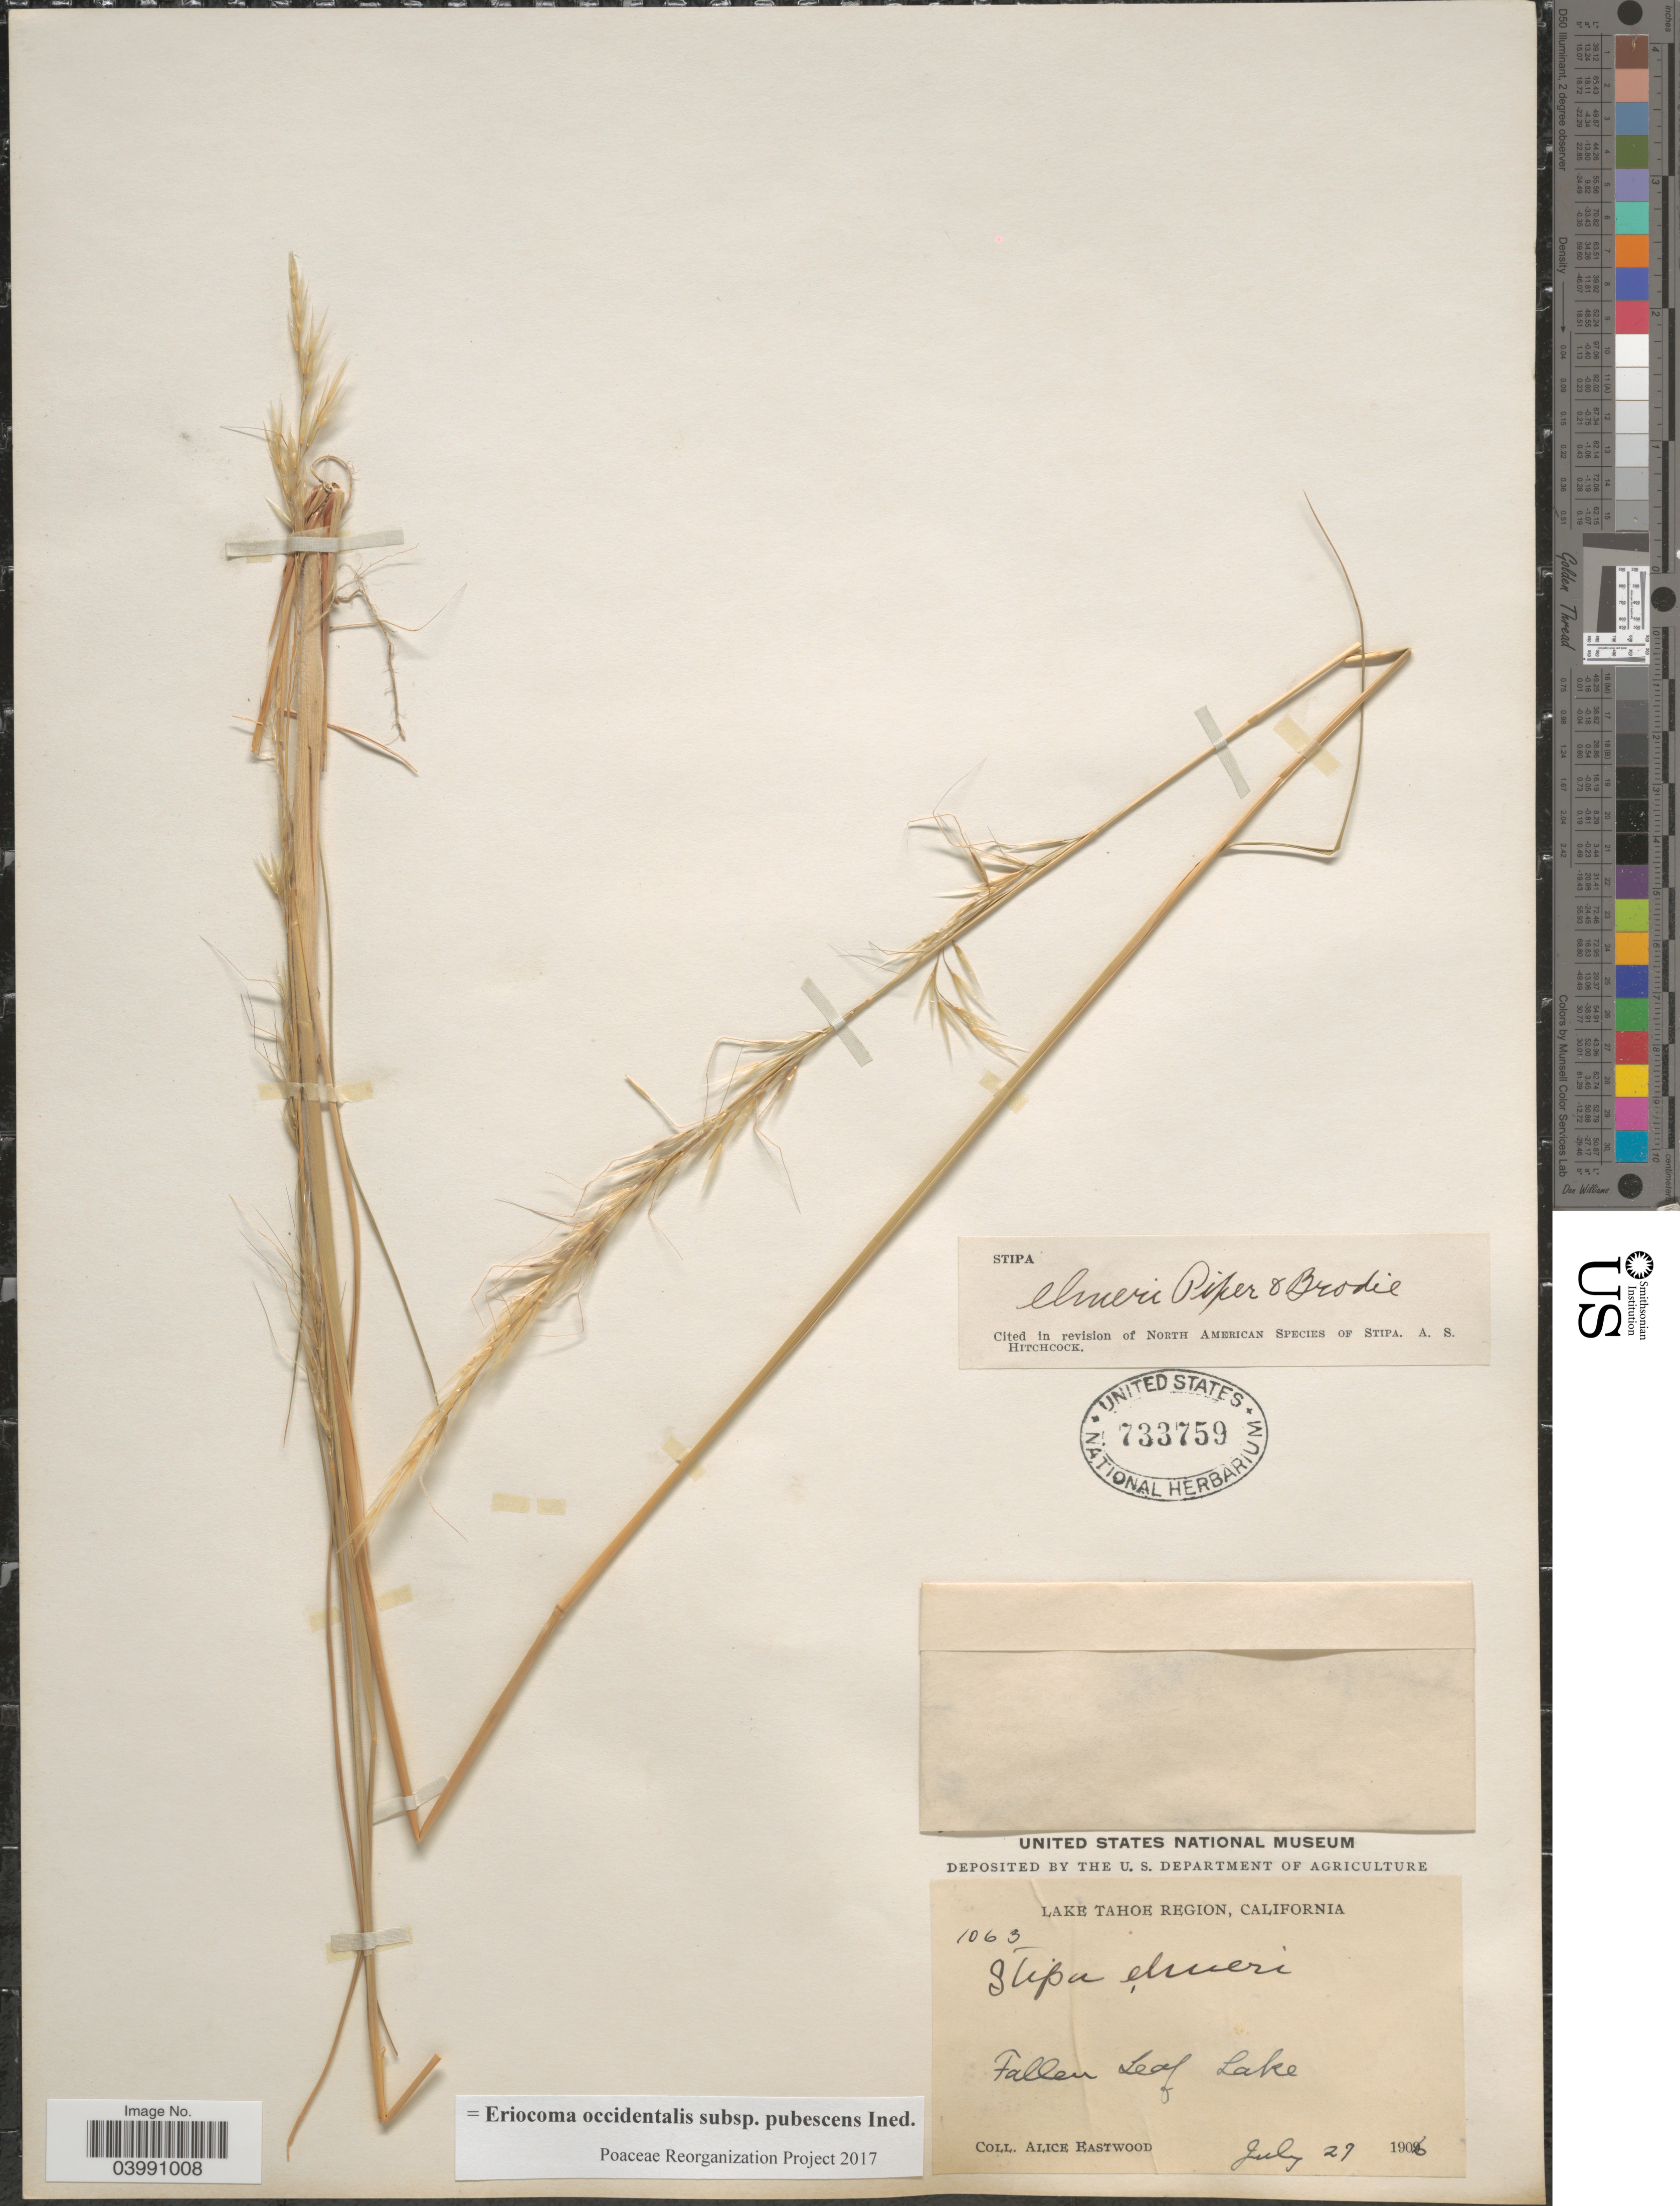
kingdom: Plantae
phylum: Tracheophyta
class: Liliopsida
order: Poales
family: Poaceae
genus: Eriocoma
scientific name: Eriocoma occidentalis subsp. pubescens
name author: (Vasey) Romasch.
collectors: A. Eastwood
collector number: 1063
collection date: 1906-07-27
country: United States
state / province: California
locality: Lake Tahoe Region. Fallen Leaf Lake.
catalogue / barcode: US 733759